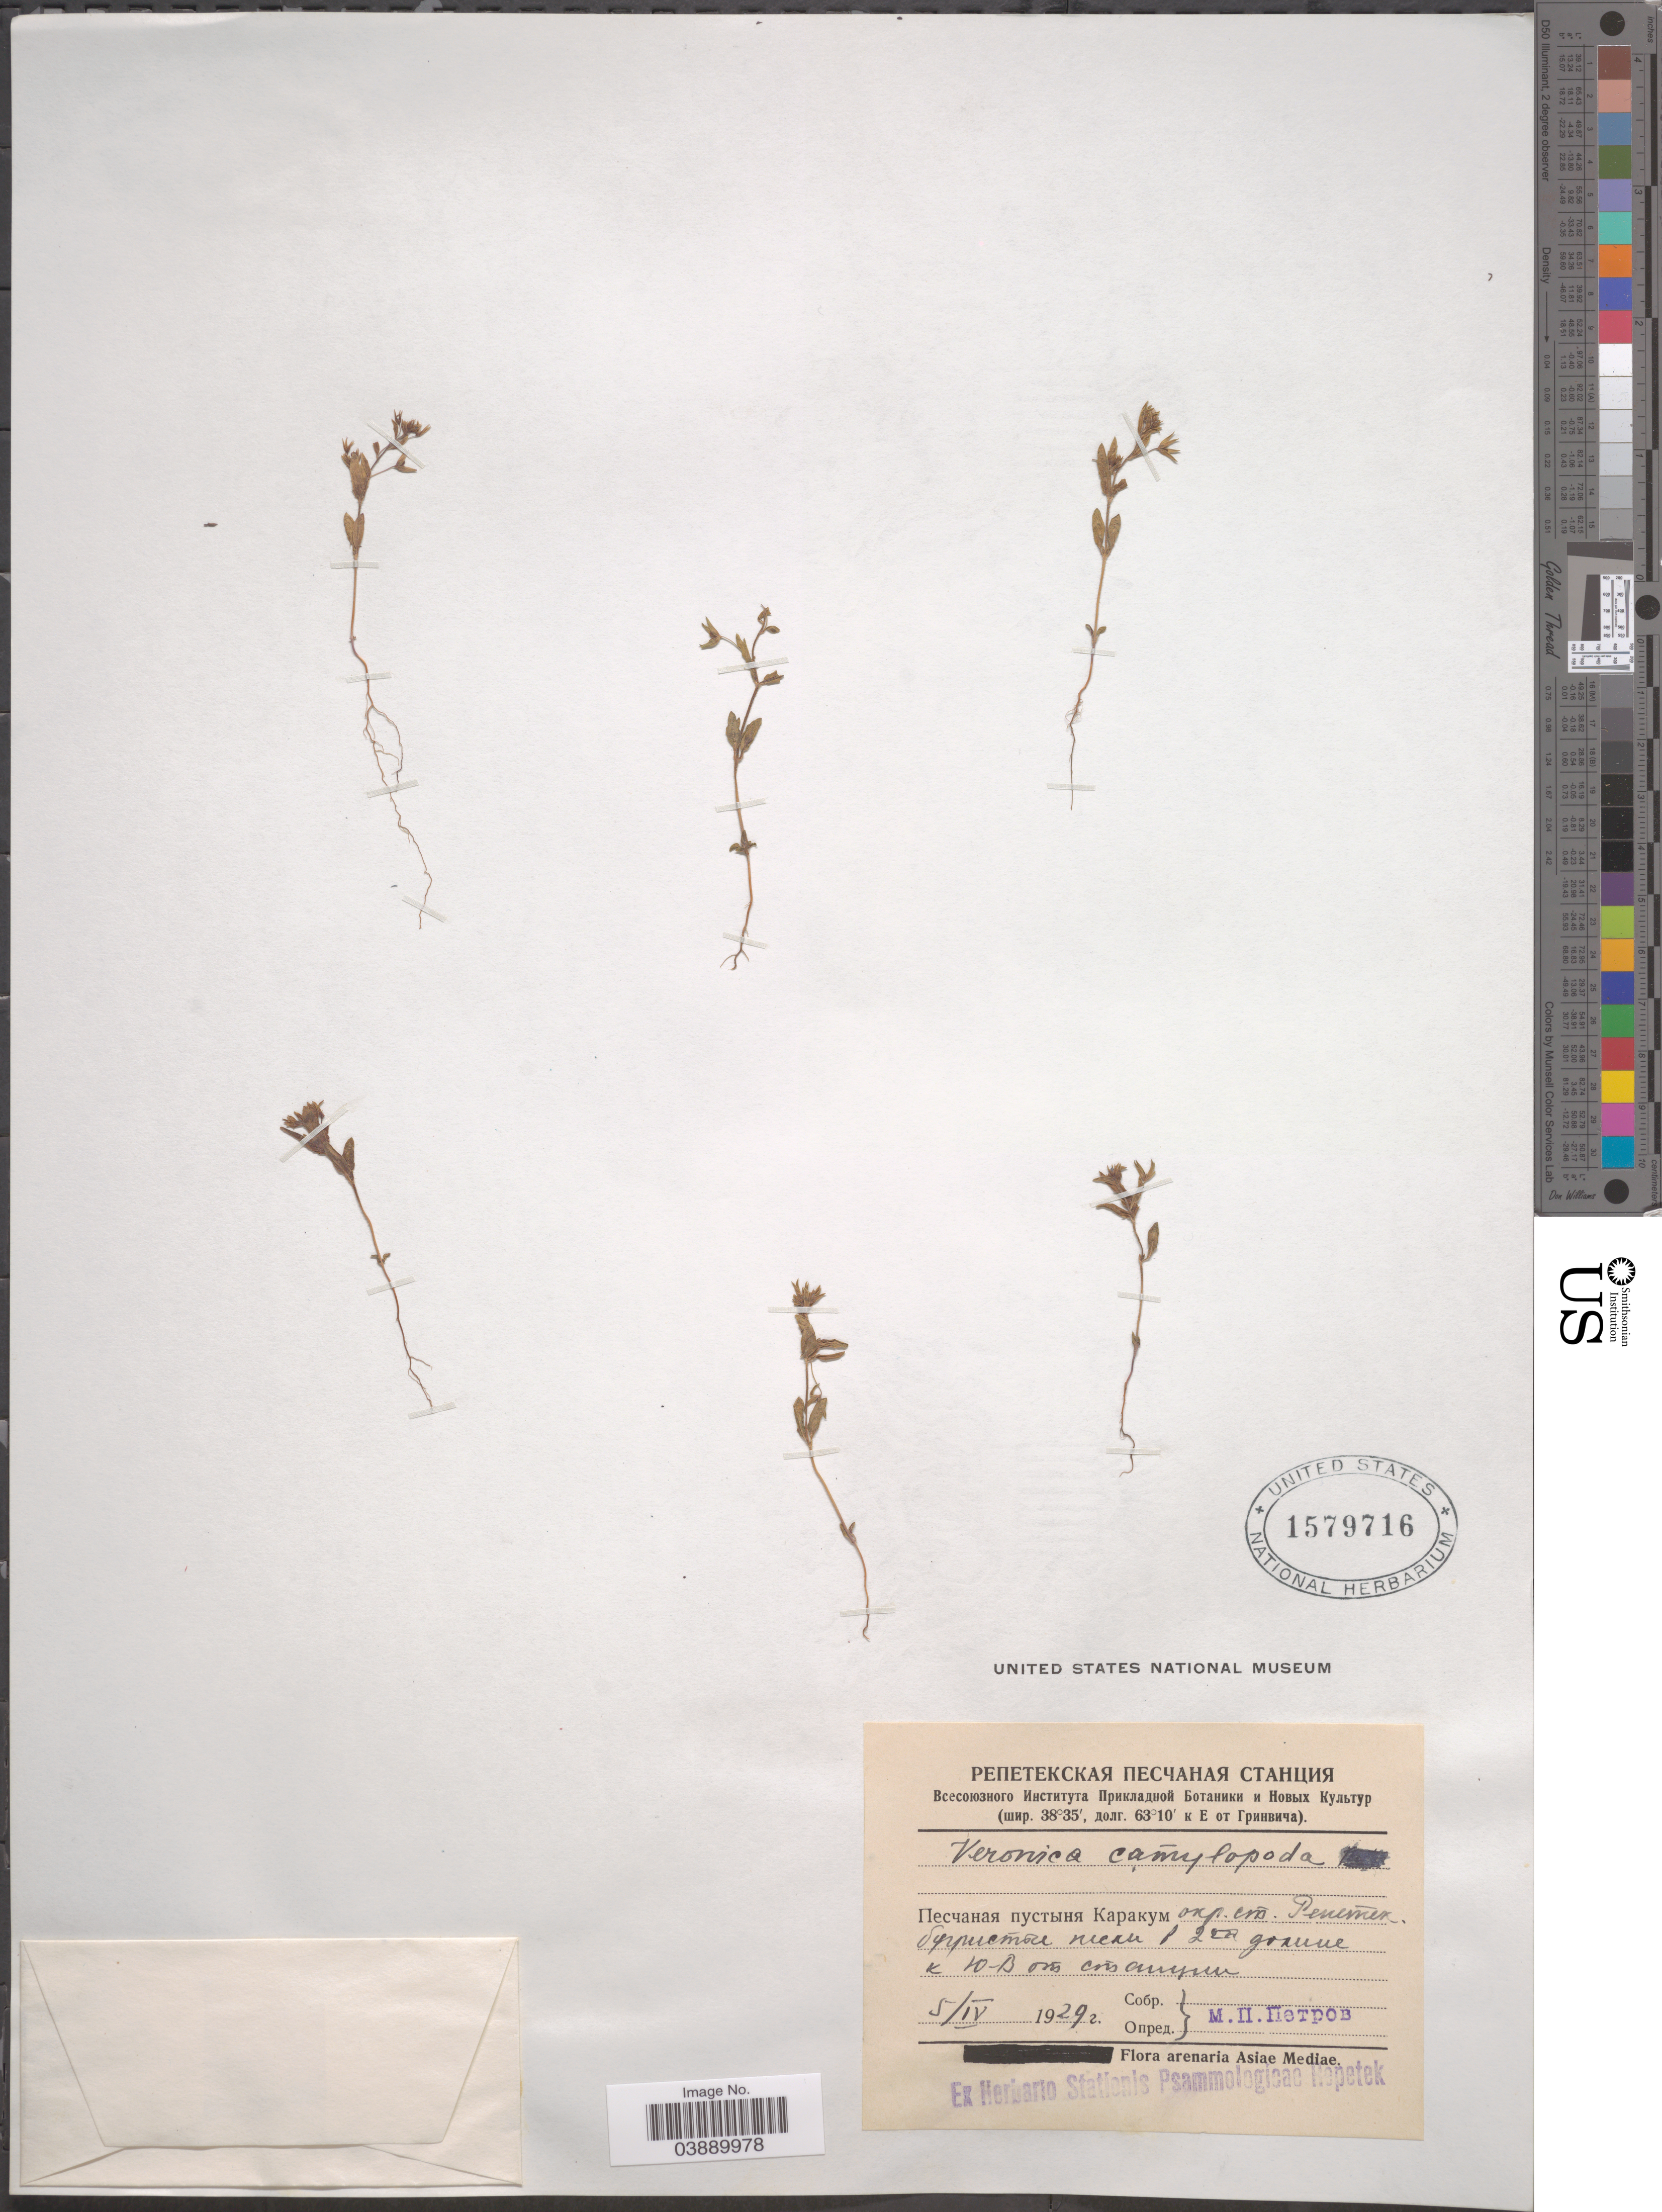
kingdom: Plantae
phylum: Tracheophyta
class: Magnoliopsida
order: Lamiales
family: Plantaginaceae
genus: Veronica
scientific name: Veronica campylopoda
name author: Boiss.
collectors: M. Petrov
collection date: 1929-04-05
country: Turkmenistan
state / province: Lebap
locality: Karakum Desert, near Repetek Station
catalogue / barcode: US 1579716